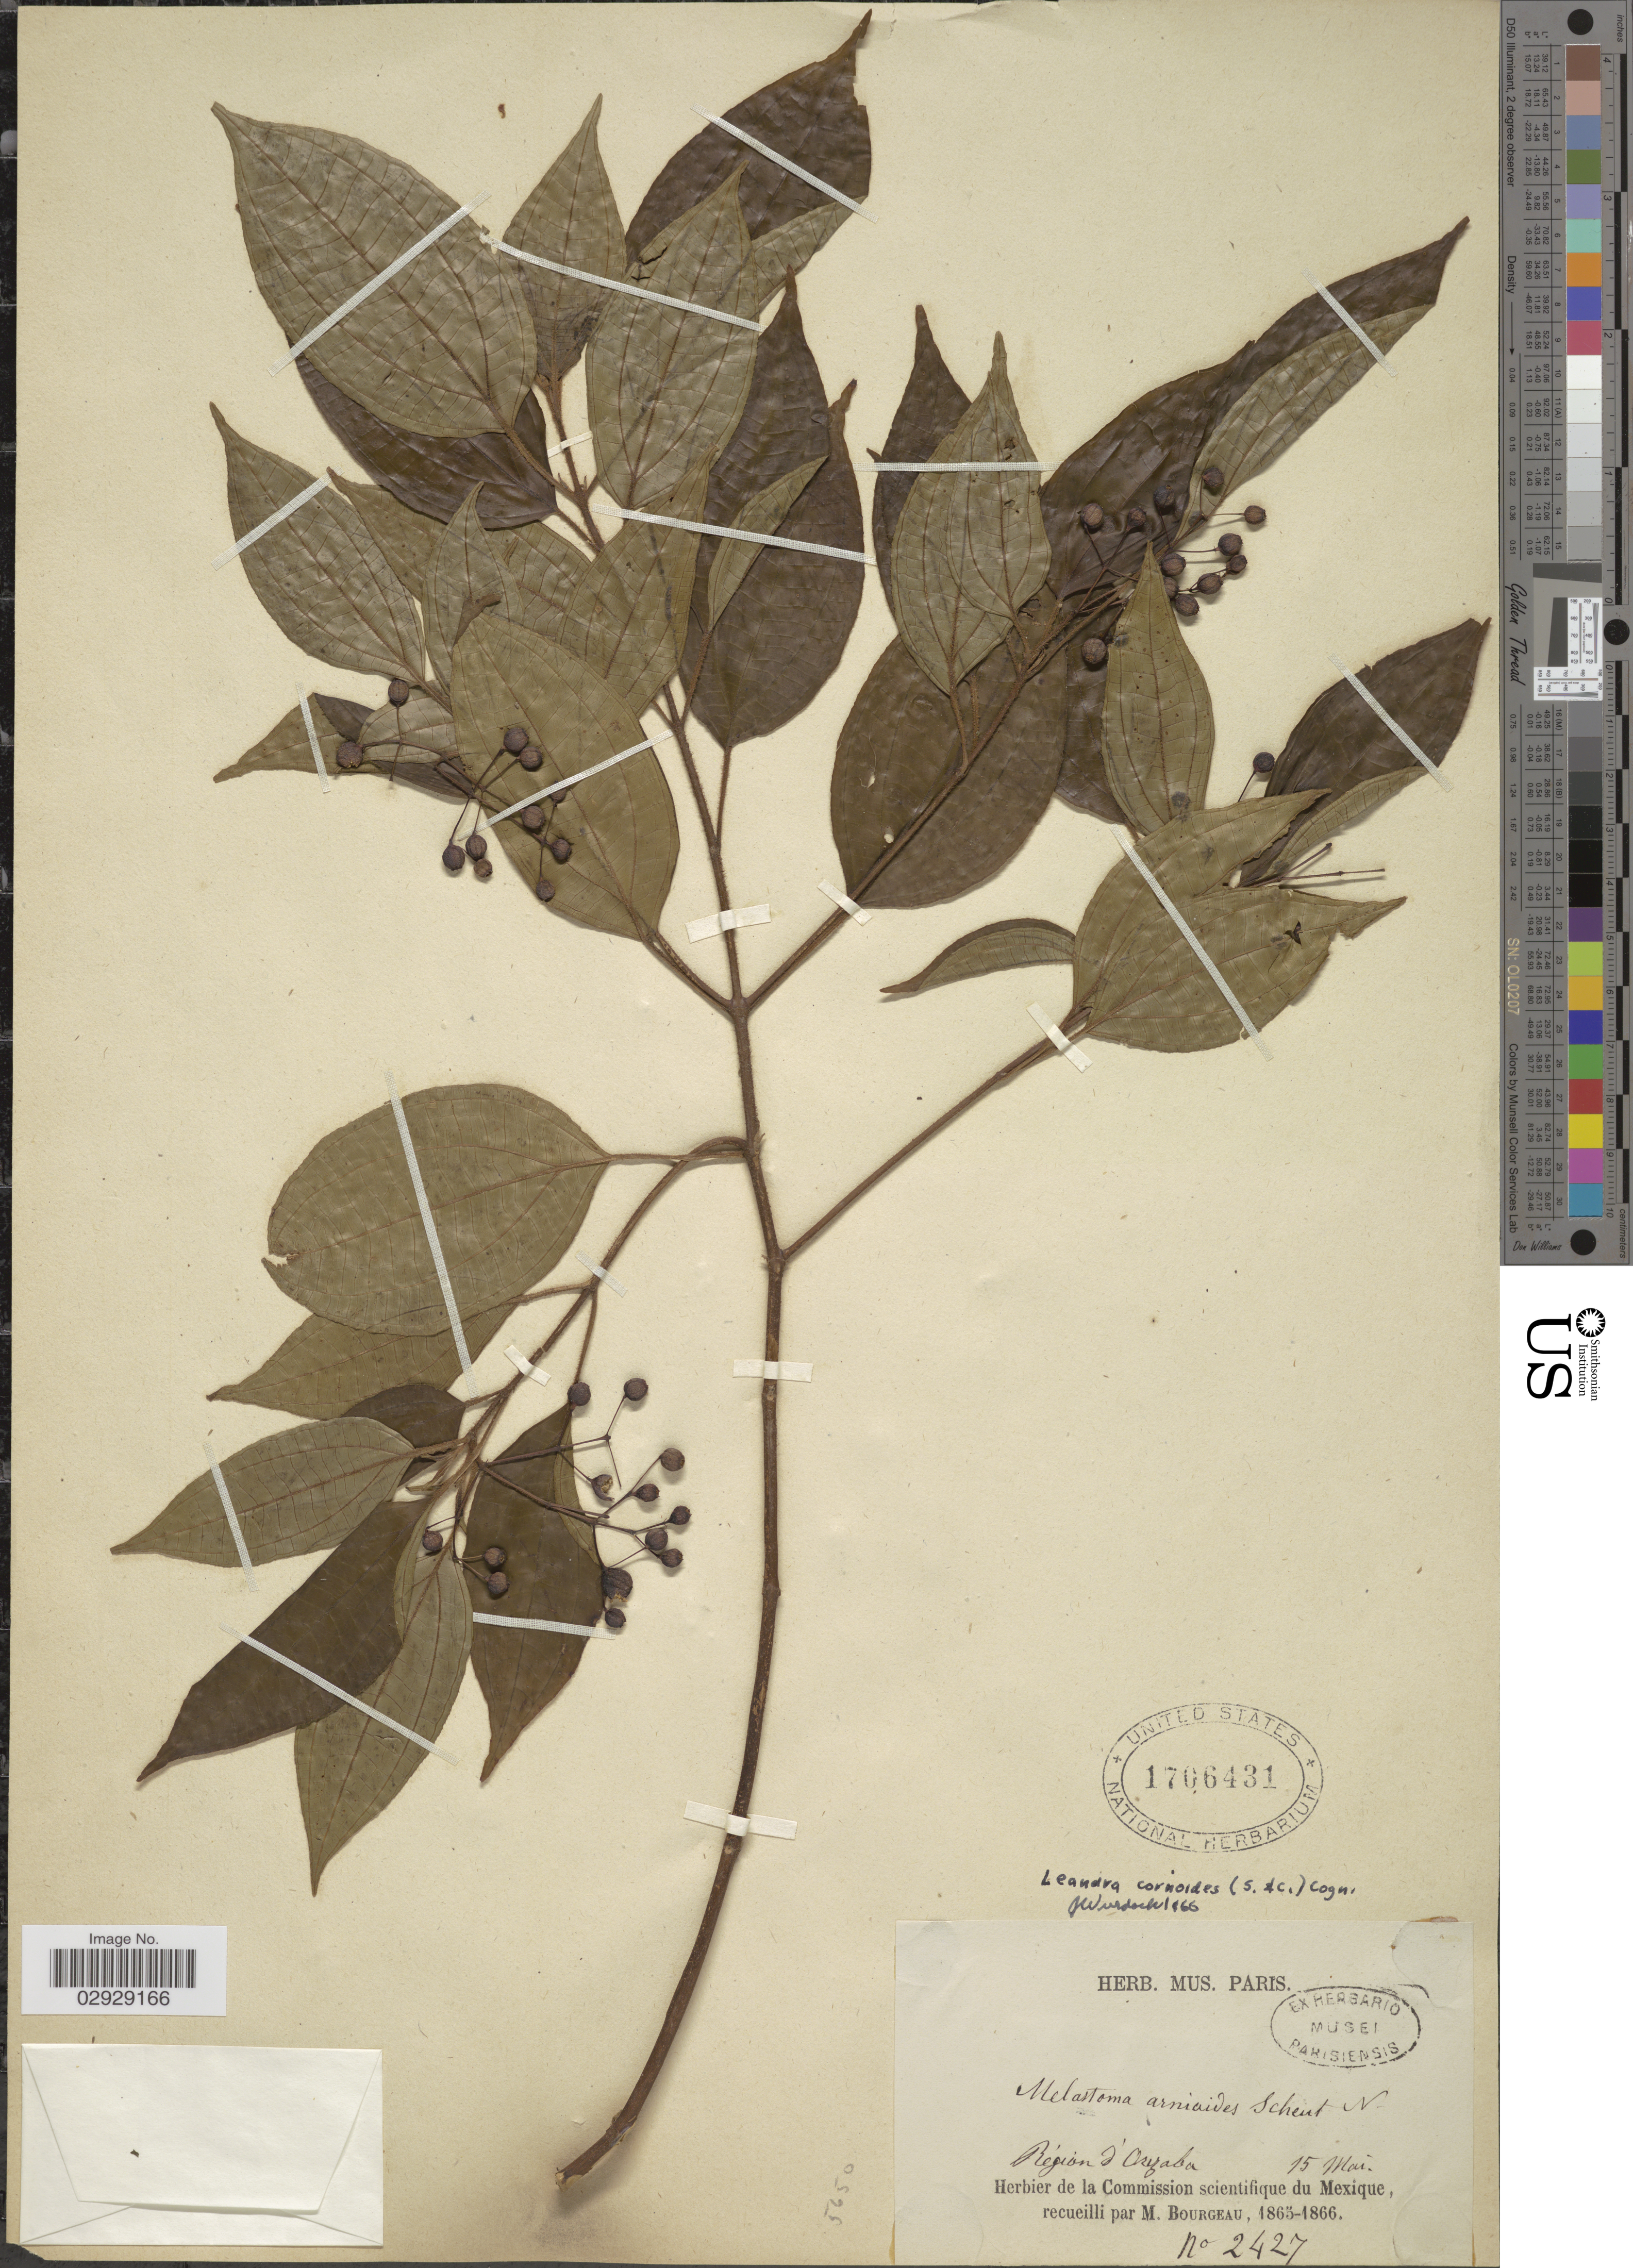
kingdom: Plantae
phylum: Tracheophyta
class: Magnoliopsida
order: Myrtales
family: Melastomataceae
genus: Leandra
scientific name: Leandra cornoides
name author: (Schltdl. & Cham.) Cogn.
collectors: M. Bourgeau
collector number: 2427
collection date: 1865-05-15/1866-05-15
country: Mexico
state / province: Veracruz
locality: Région d'Orizaba.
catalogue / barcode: US 1706431